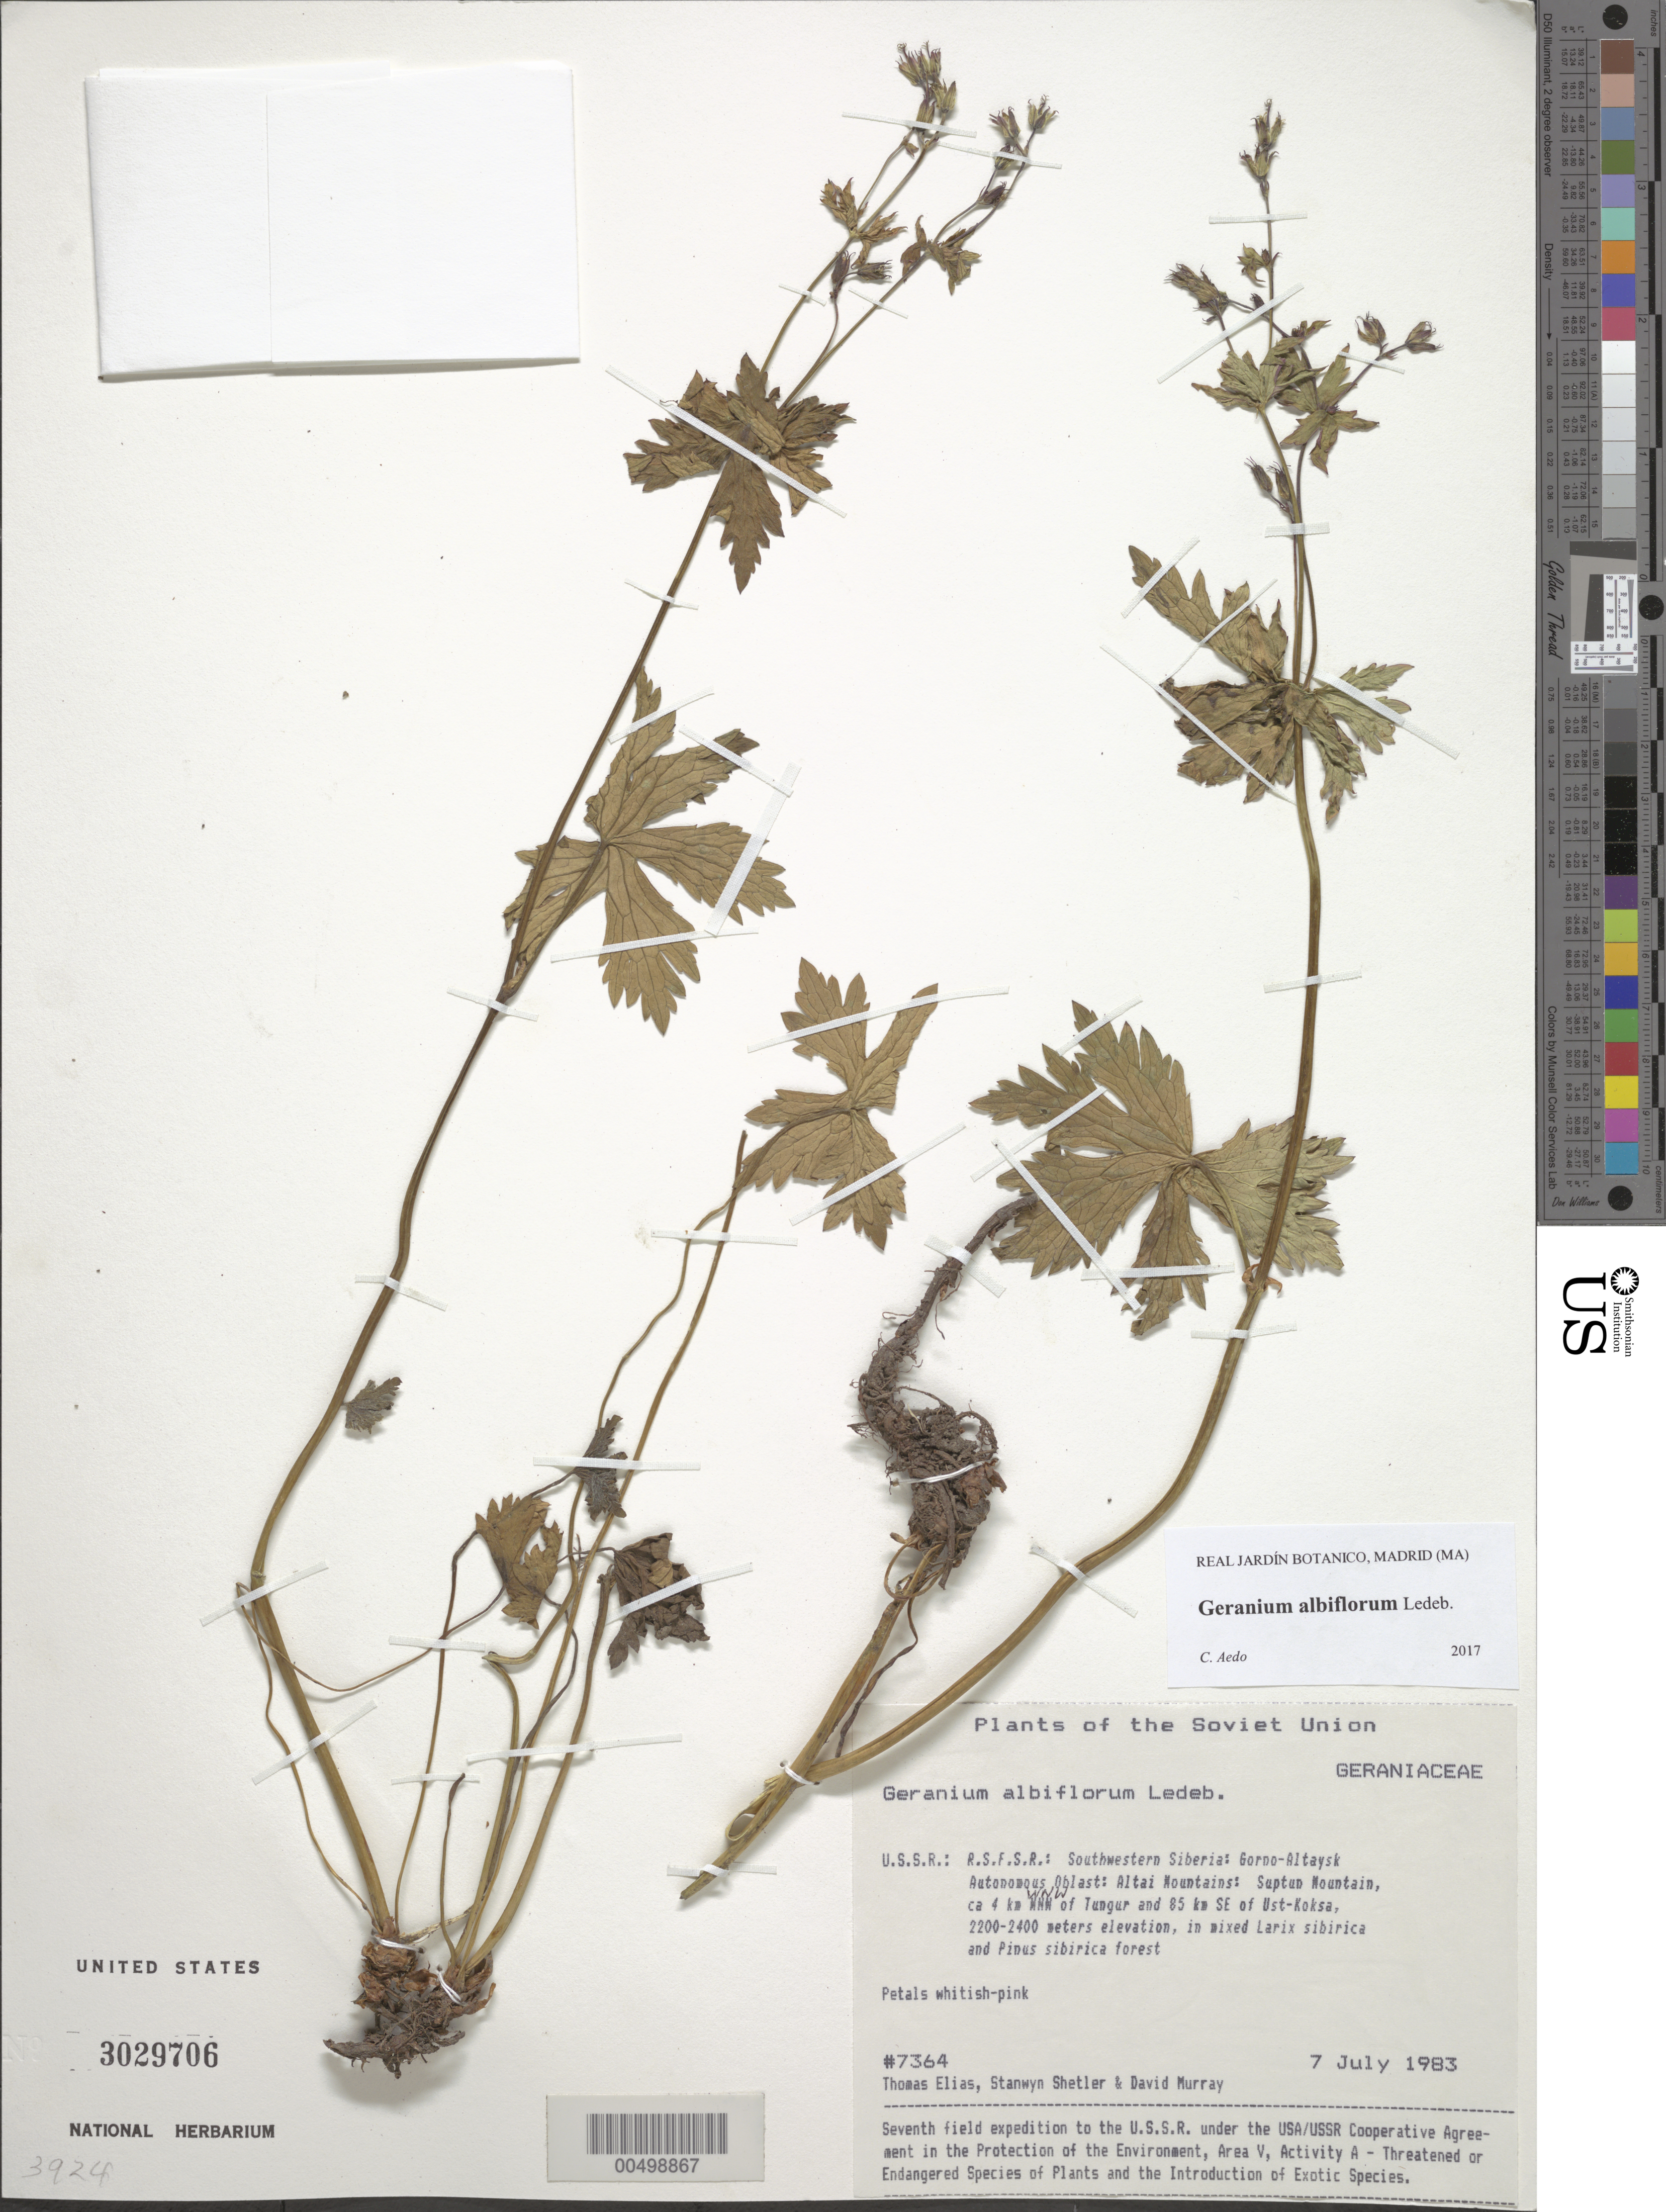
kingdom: Plantae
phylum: Tracheophyta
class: Magnoliopsida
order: Geraniales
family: Geraniaceae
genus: Geranium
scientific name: Geranium albiflorum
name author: Ledeb.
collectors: T. Elias, S. Shetler & D. F. Murray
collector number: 7364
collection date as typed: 07 Jul 1983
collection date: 1983-07-07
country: Russian Federation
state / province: Altai Republic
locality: Altai Mountains, Suptun Mountain, ca. 4 km WNW of Tungur and 85 km SE of Ust-Koksa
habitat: in mixed Larix sibirica and Pinus sibirica forest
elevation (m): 2200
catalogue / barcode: US 3029706